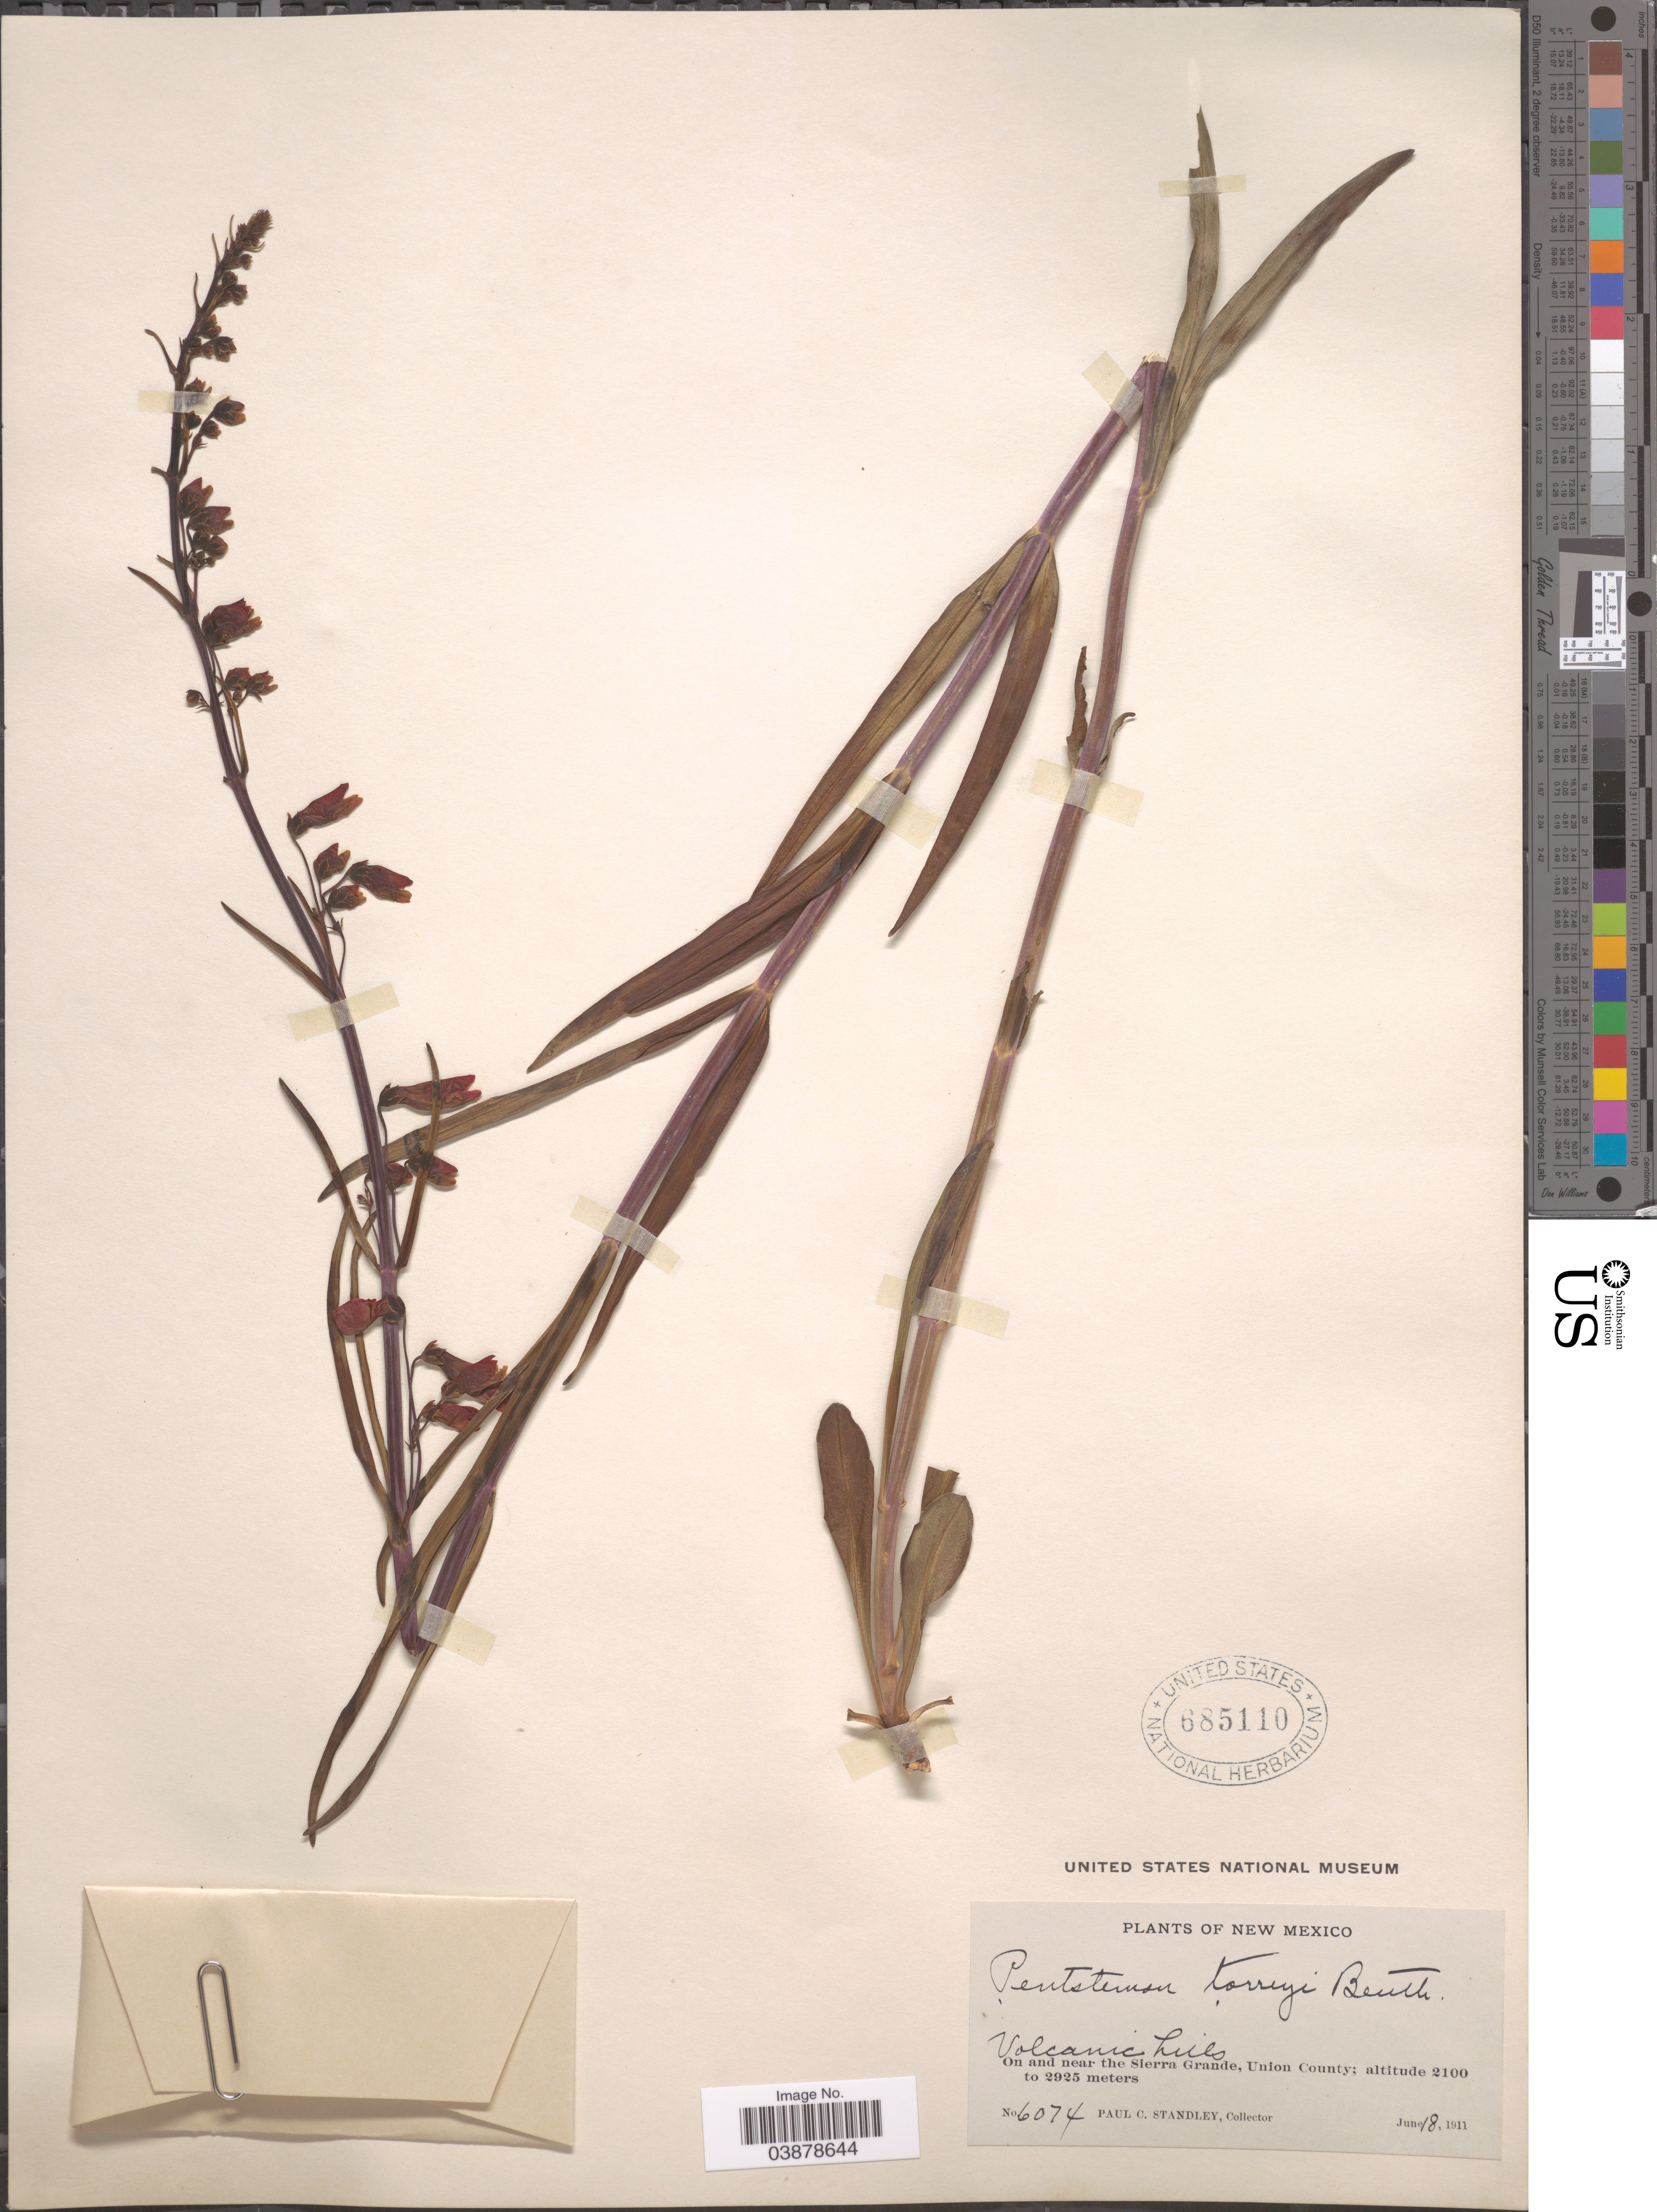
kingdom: Plantae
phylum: Tracheophyta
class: Magnoliopsida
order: Lamiales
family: Plantaginaceae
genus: Penstemon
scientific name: Penstemon torreyi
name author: Benth.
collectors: P. C. Standley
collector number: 6074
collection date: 1911-06-18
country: United States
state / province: New Mexico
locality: Volcanic hills. On and near the Sierra Grande, Union County.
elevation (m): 2100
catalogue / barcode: US 685110